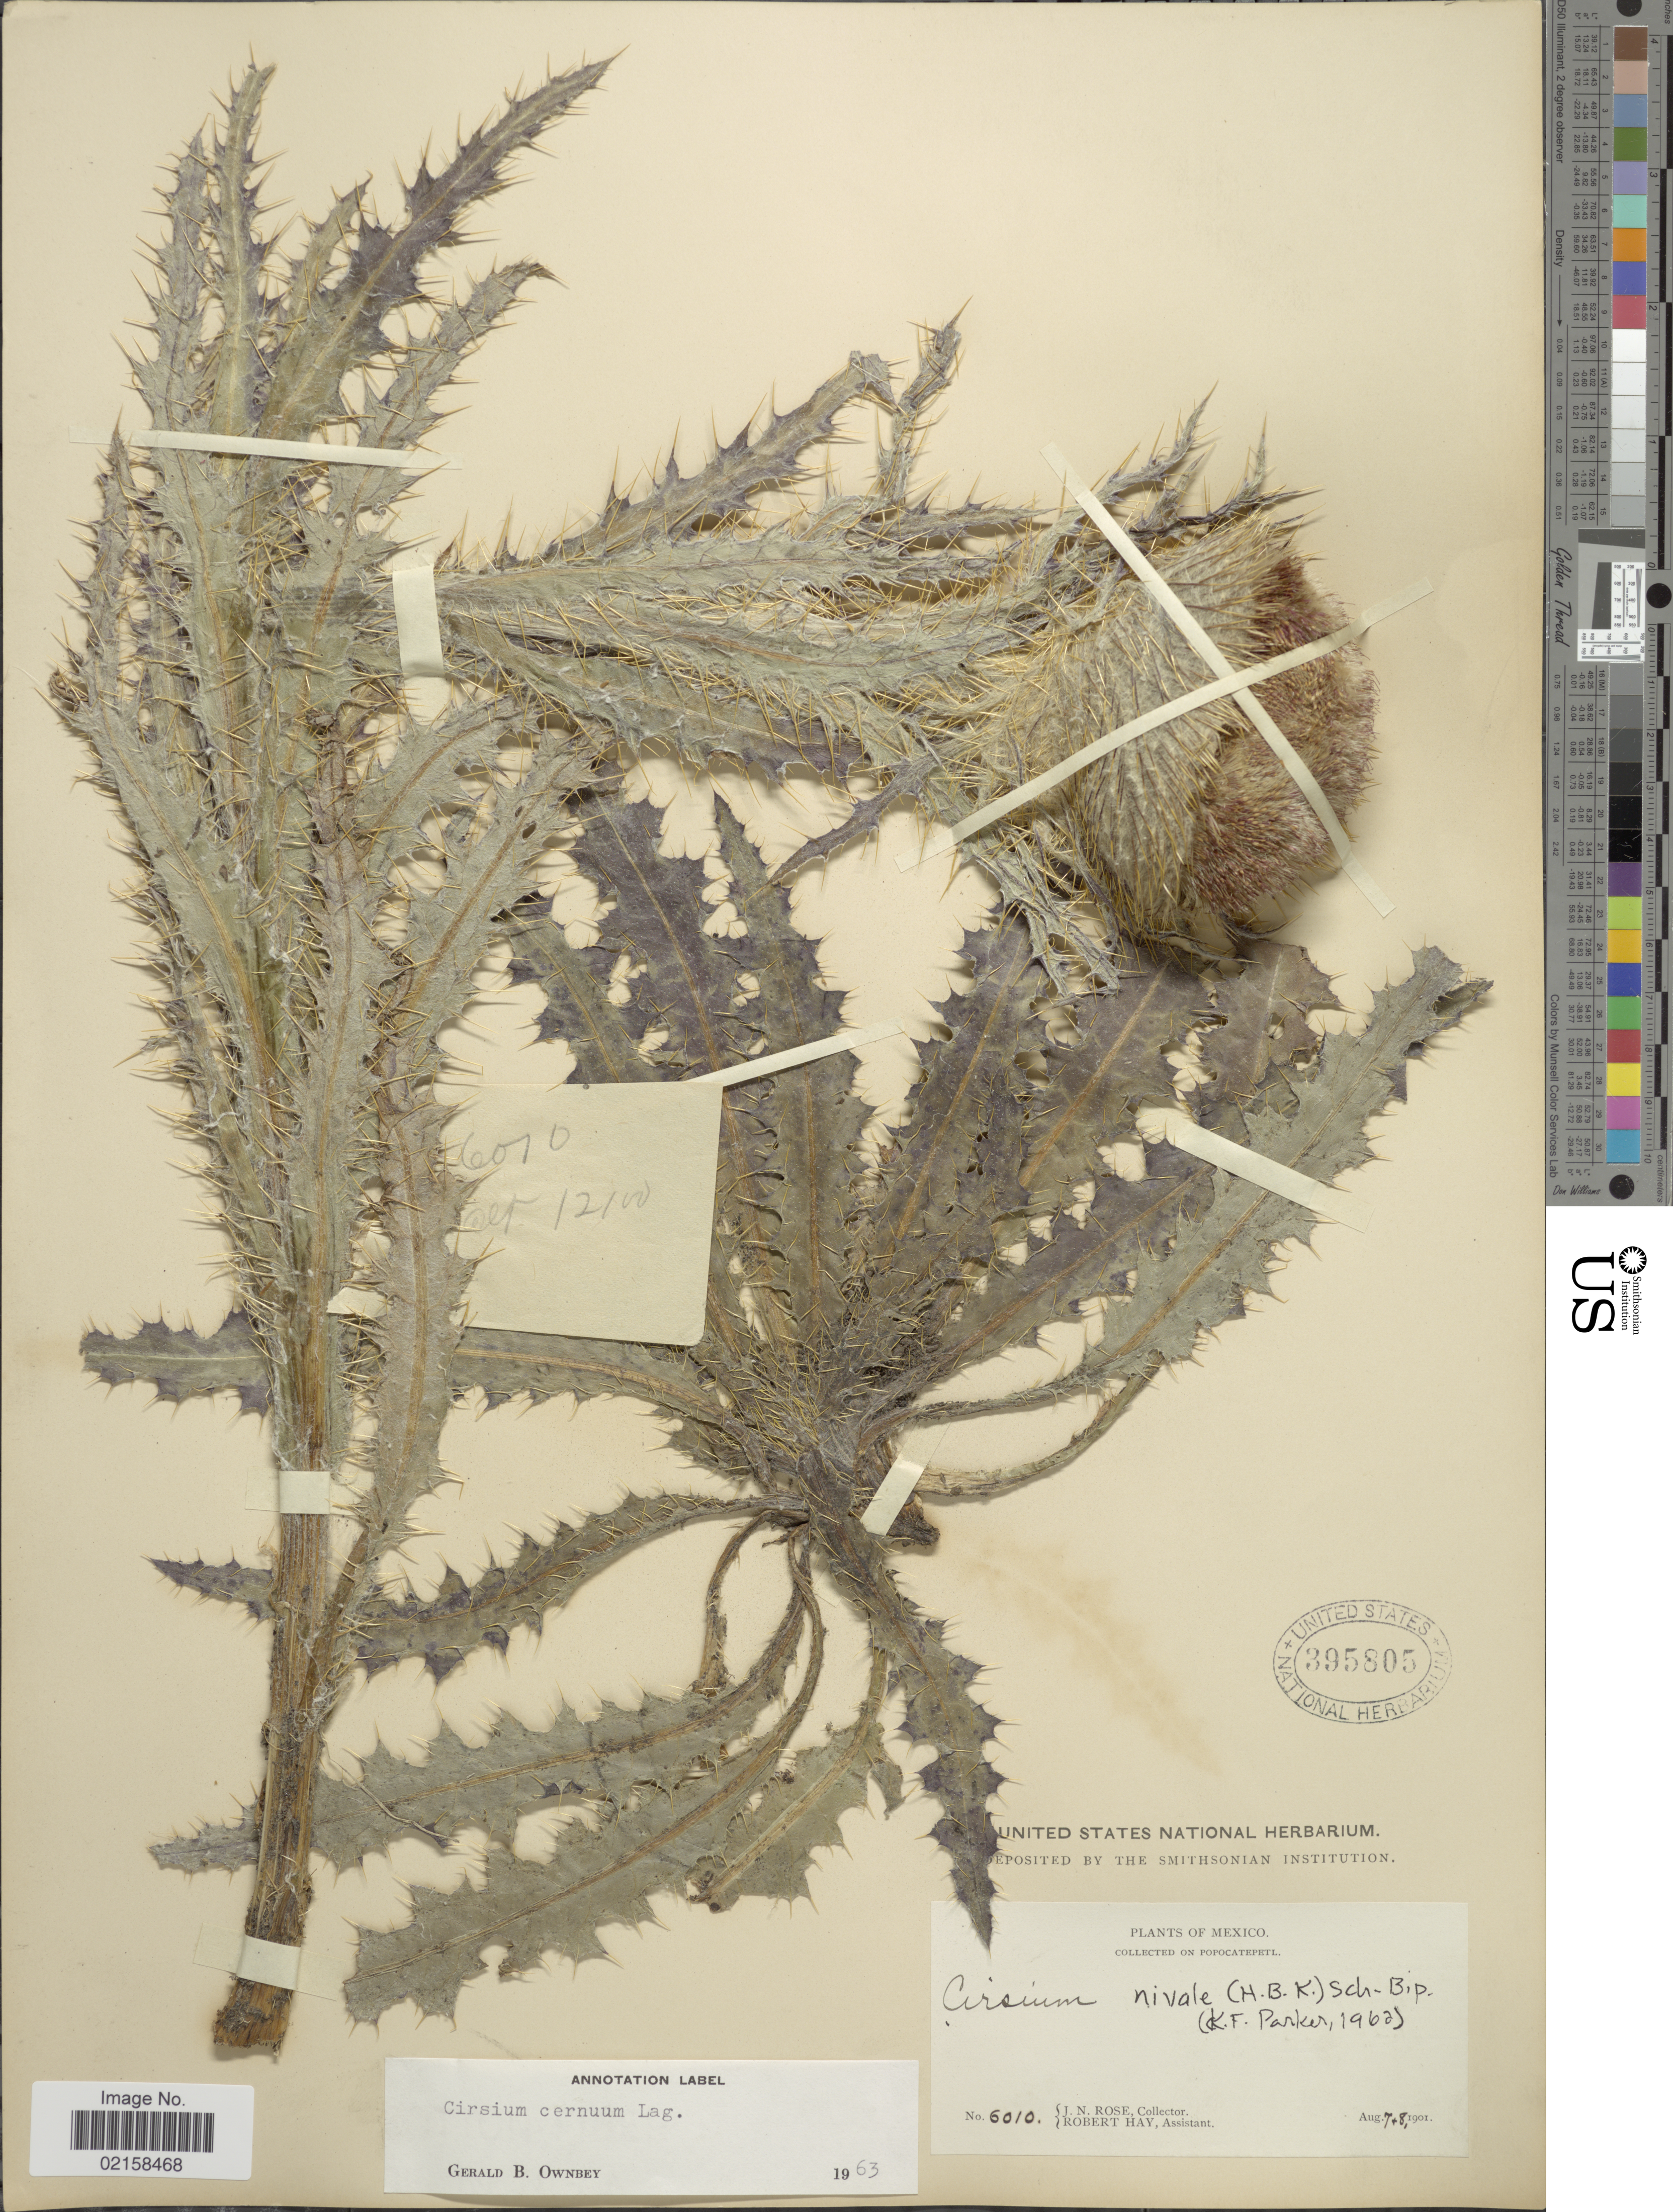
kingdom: Plantae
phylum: Tracheophyta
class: Magnoliopsida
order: Asterales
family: Asteraceae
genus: Cirsium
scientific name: Cirsium nivale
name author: (Kunth) F. Dietr.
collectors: J. N. Rose & R. Hay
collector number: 6010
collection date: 1901-08-07/1901-08-08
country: Mexico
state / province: México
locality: On Popocatepetl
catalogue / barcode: US 395805